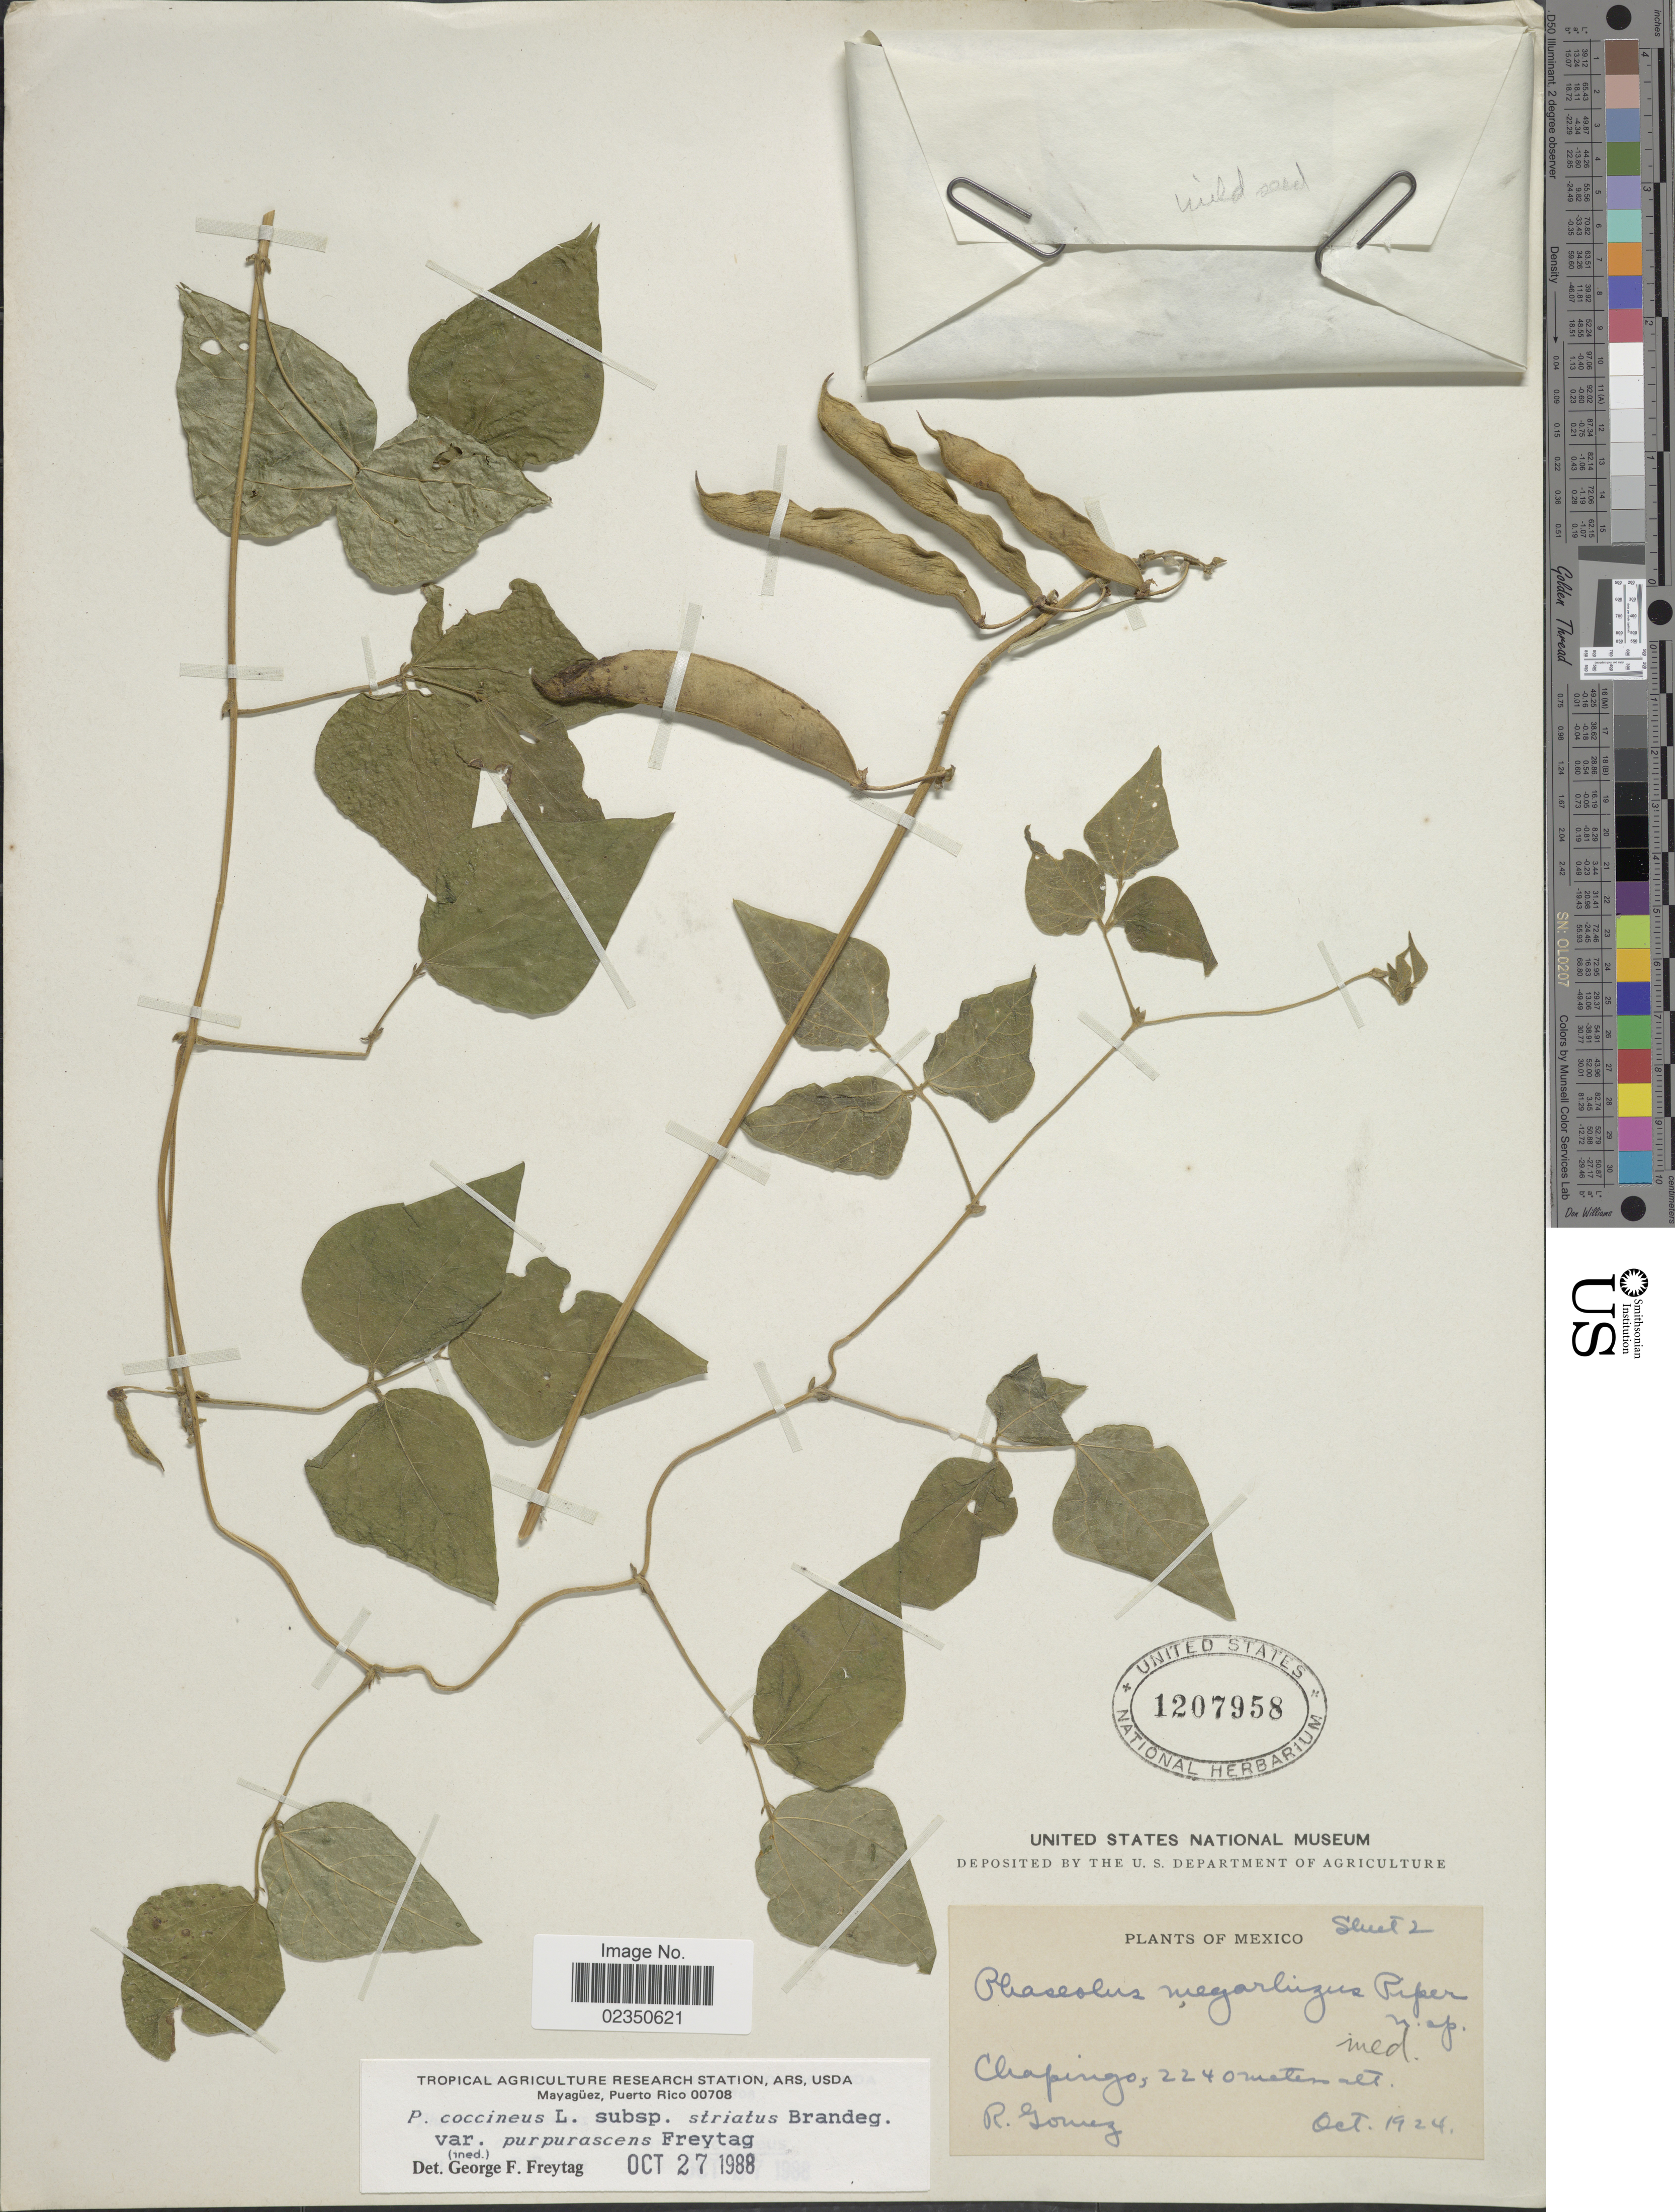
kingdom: Plantae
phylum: Tracheophyta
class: Magnoliopsida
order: Fabales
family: Fabaceae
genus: Phaseolus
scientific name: Phaseolus coccineus var. purpurascens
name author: Freytag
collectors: R. Gómez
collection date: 1924-10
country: Mexico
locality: Chapingo.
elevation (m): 2240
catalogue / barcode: US 1207958